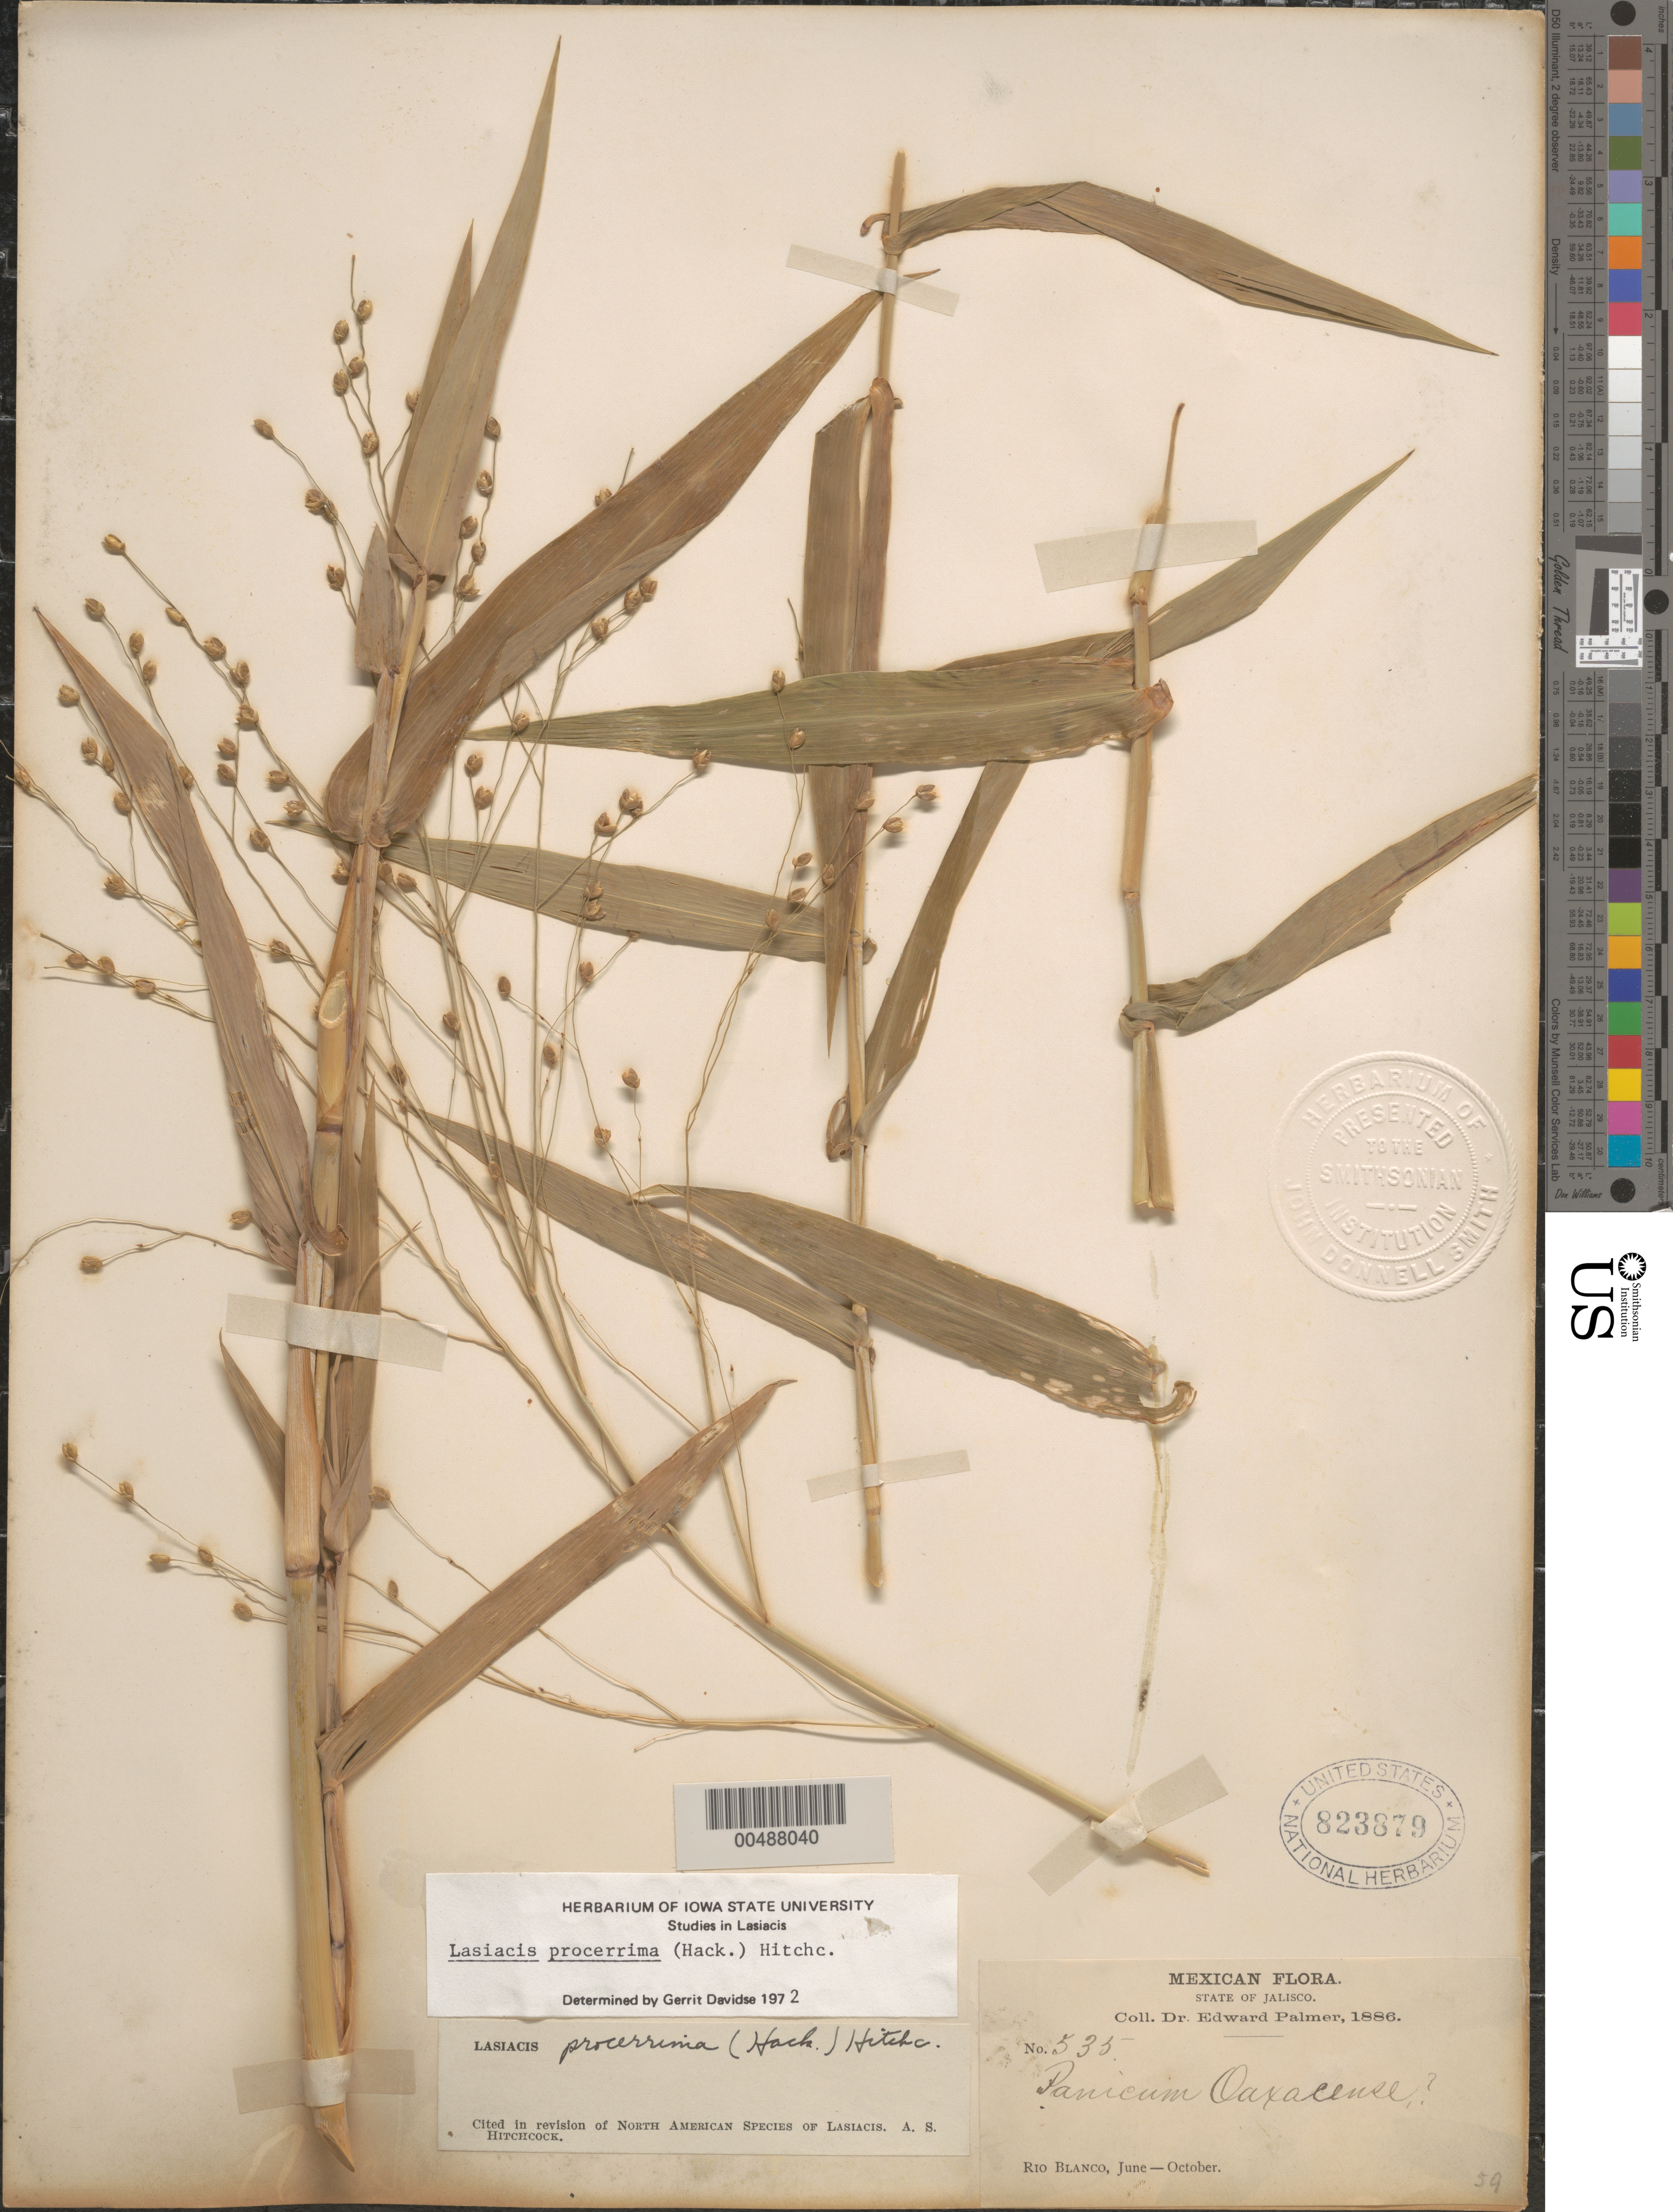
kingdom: Plantae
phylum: Tracheophyta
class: Liliopsida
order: Poales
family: Poaceae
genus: Lasiacis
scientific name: Lasiacis procerrima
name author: (Hack.) Hitchc.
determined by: Davidse, Gerrit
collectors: E. Palmer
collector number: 535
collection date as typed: Jun 1886 to Oct 1886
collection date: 1886-06/1886-10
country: Mexico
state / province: Jalisco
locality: Rio Blanco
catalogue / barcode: US 823879